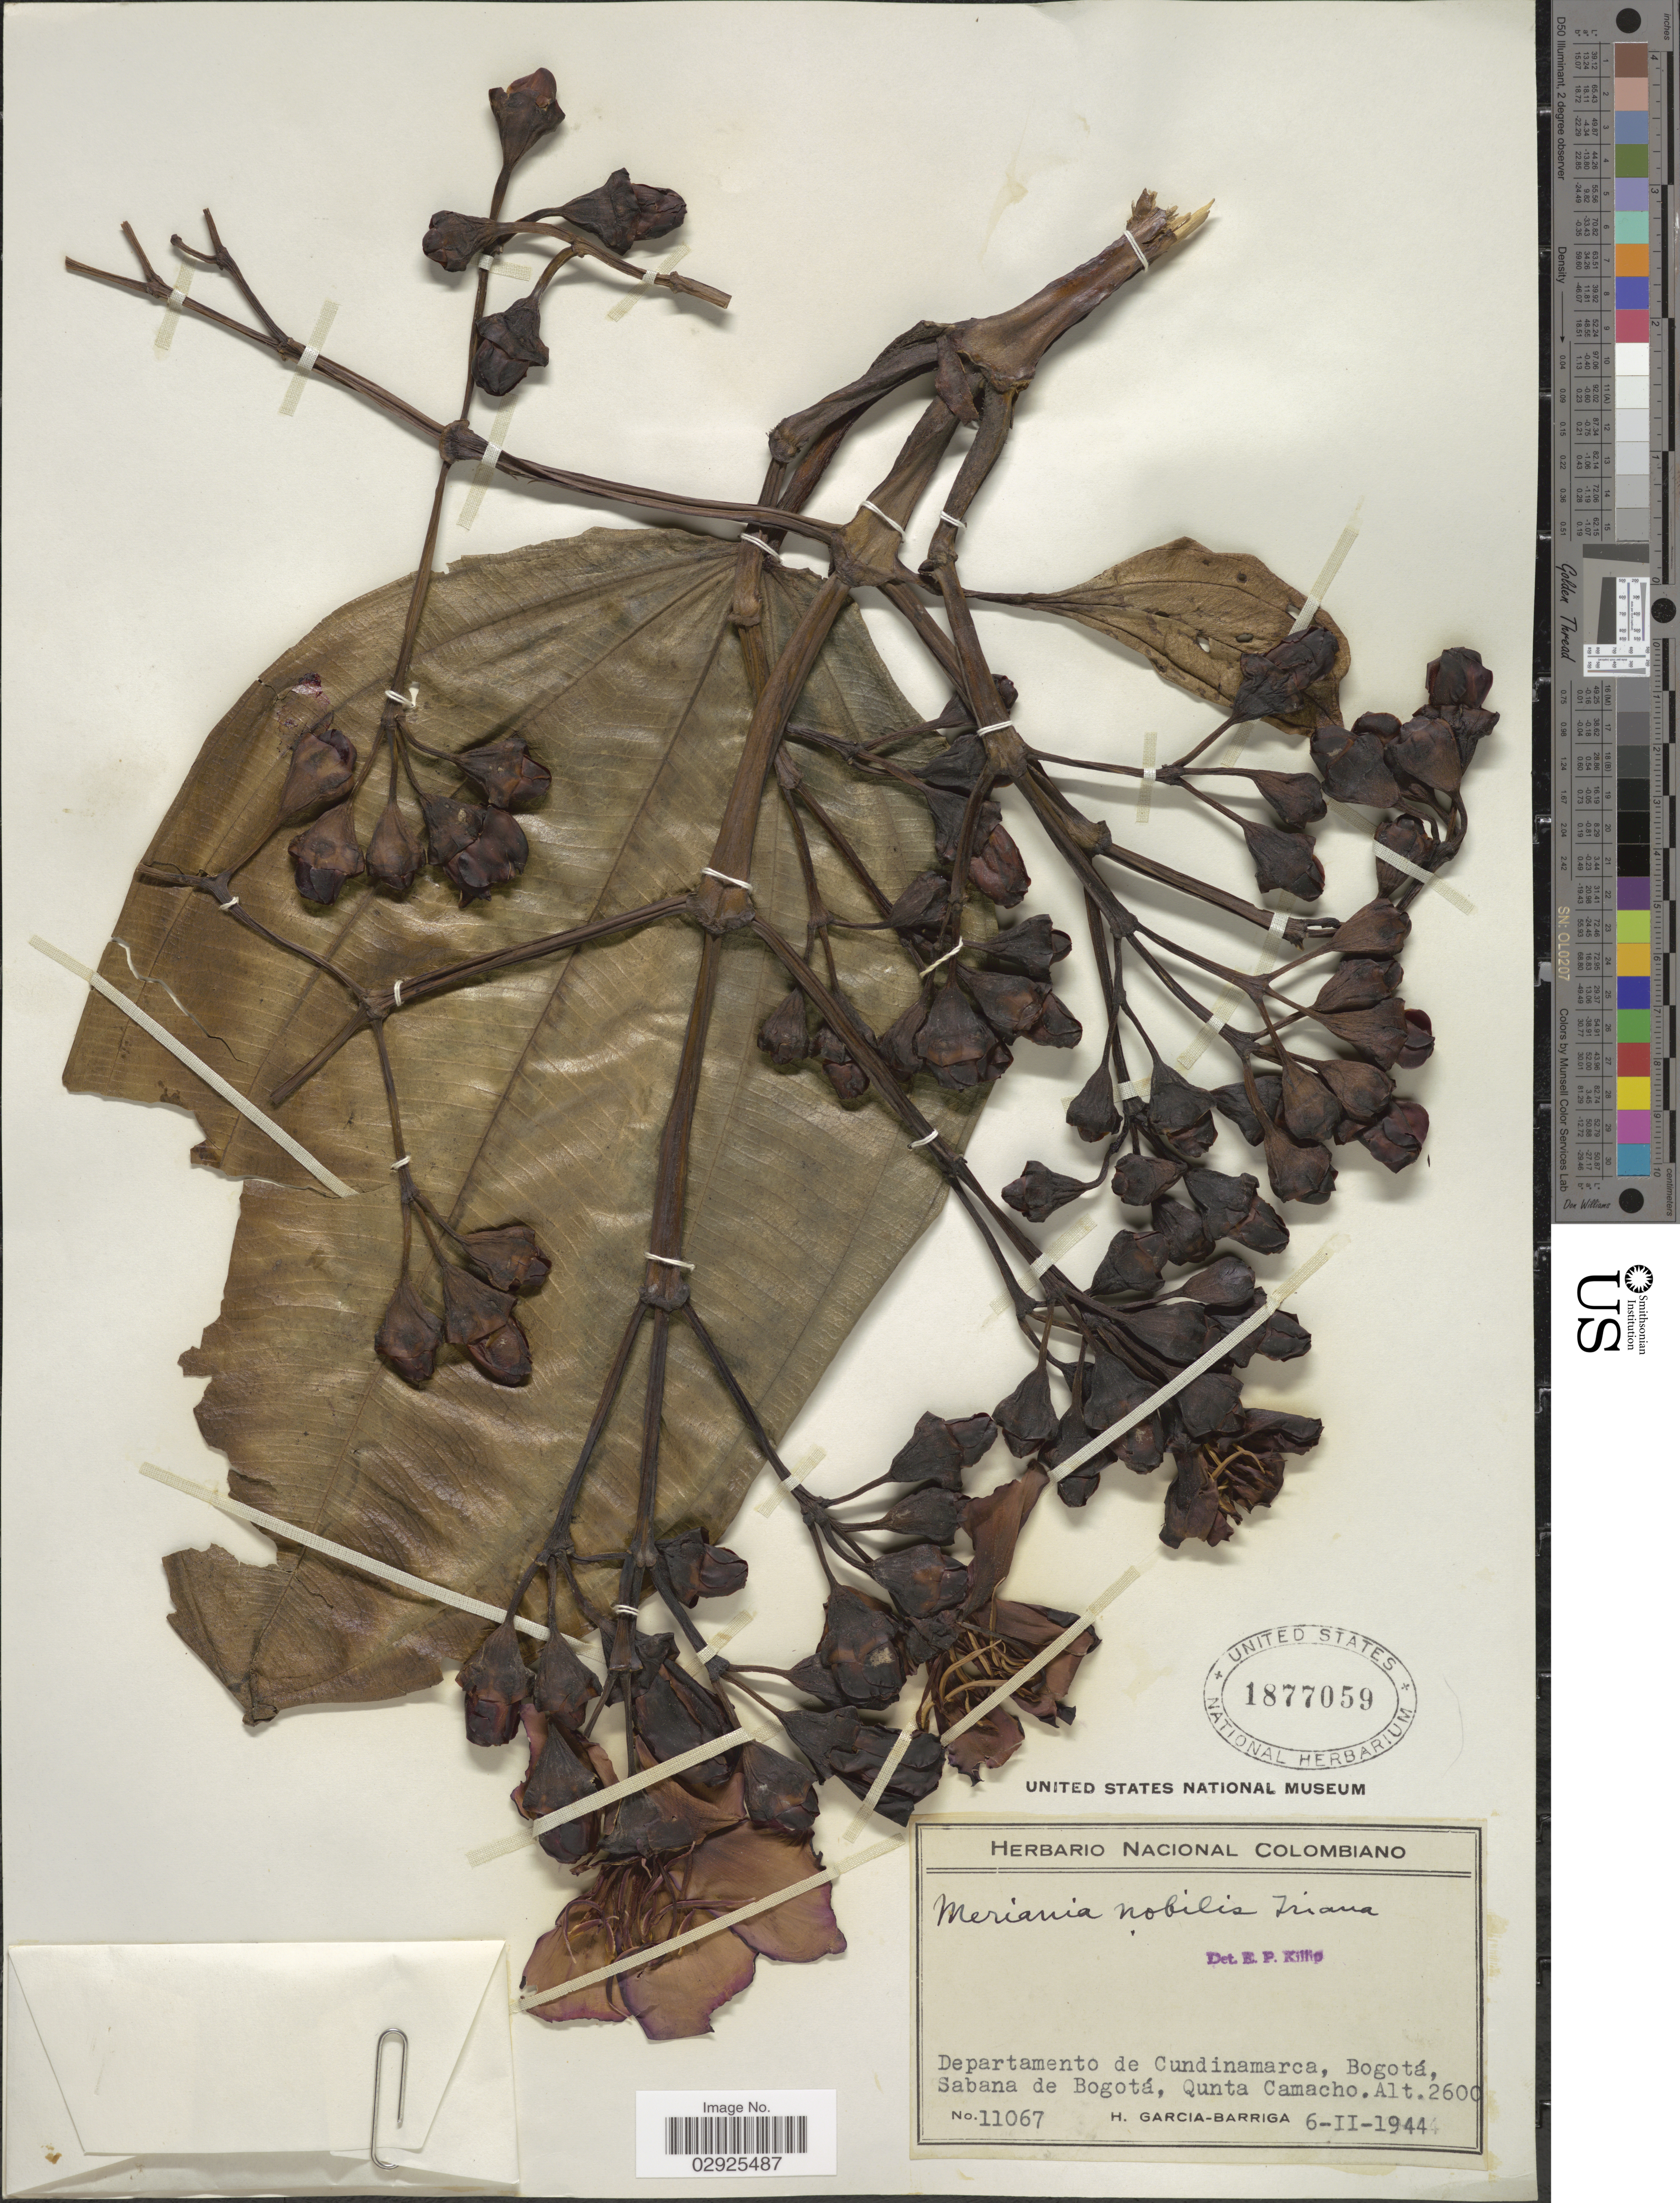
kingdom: Plantae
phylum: Tracheophyta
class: Magnoliopsida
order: Myrtales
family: Melastomataceae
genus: Meriania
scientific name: Meriania nobilis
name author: Triana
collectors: H. García Barriga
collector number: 11067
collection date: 1944-02-06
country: Colombia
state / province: Cundinamarca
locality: Departamento de Cundinamarca: Bogotá, Sabana de Bogotá, Qunta Camacho.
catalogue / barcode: US 1877059